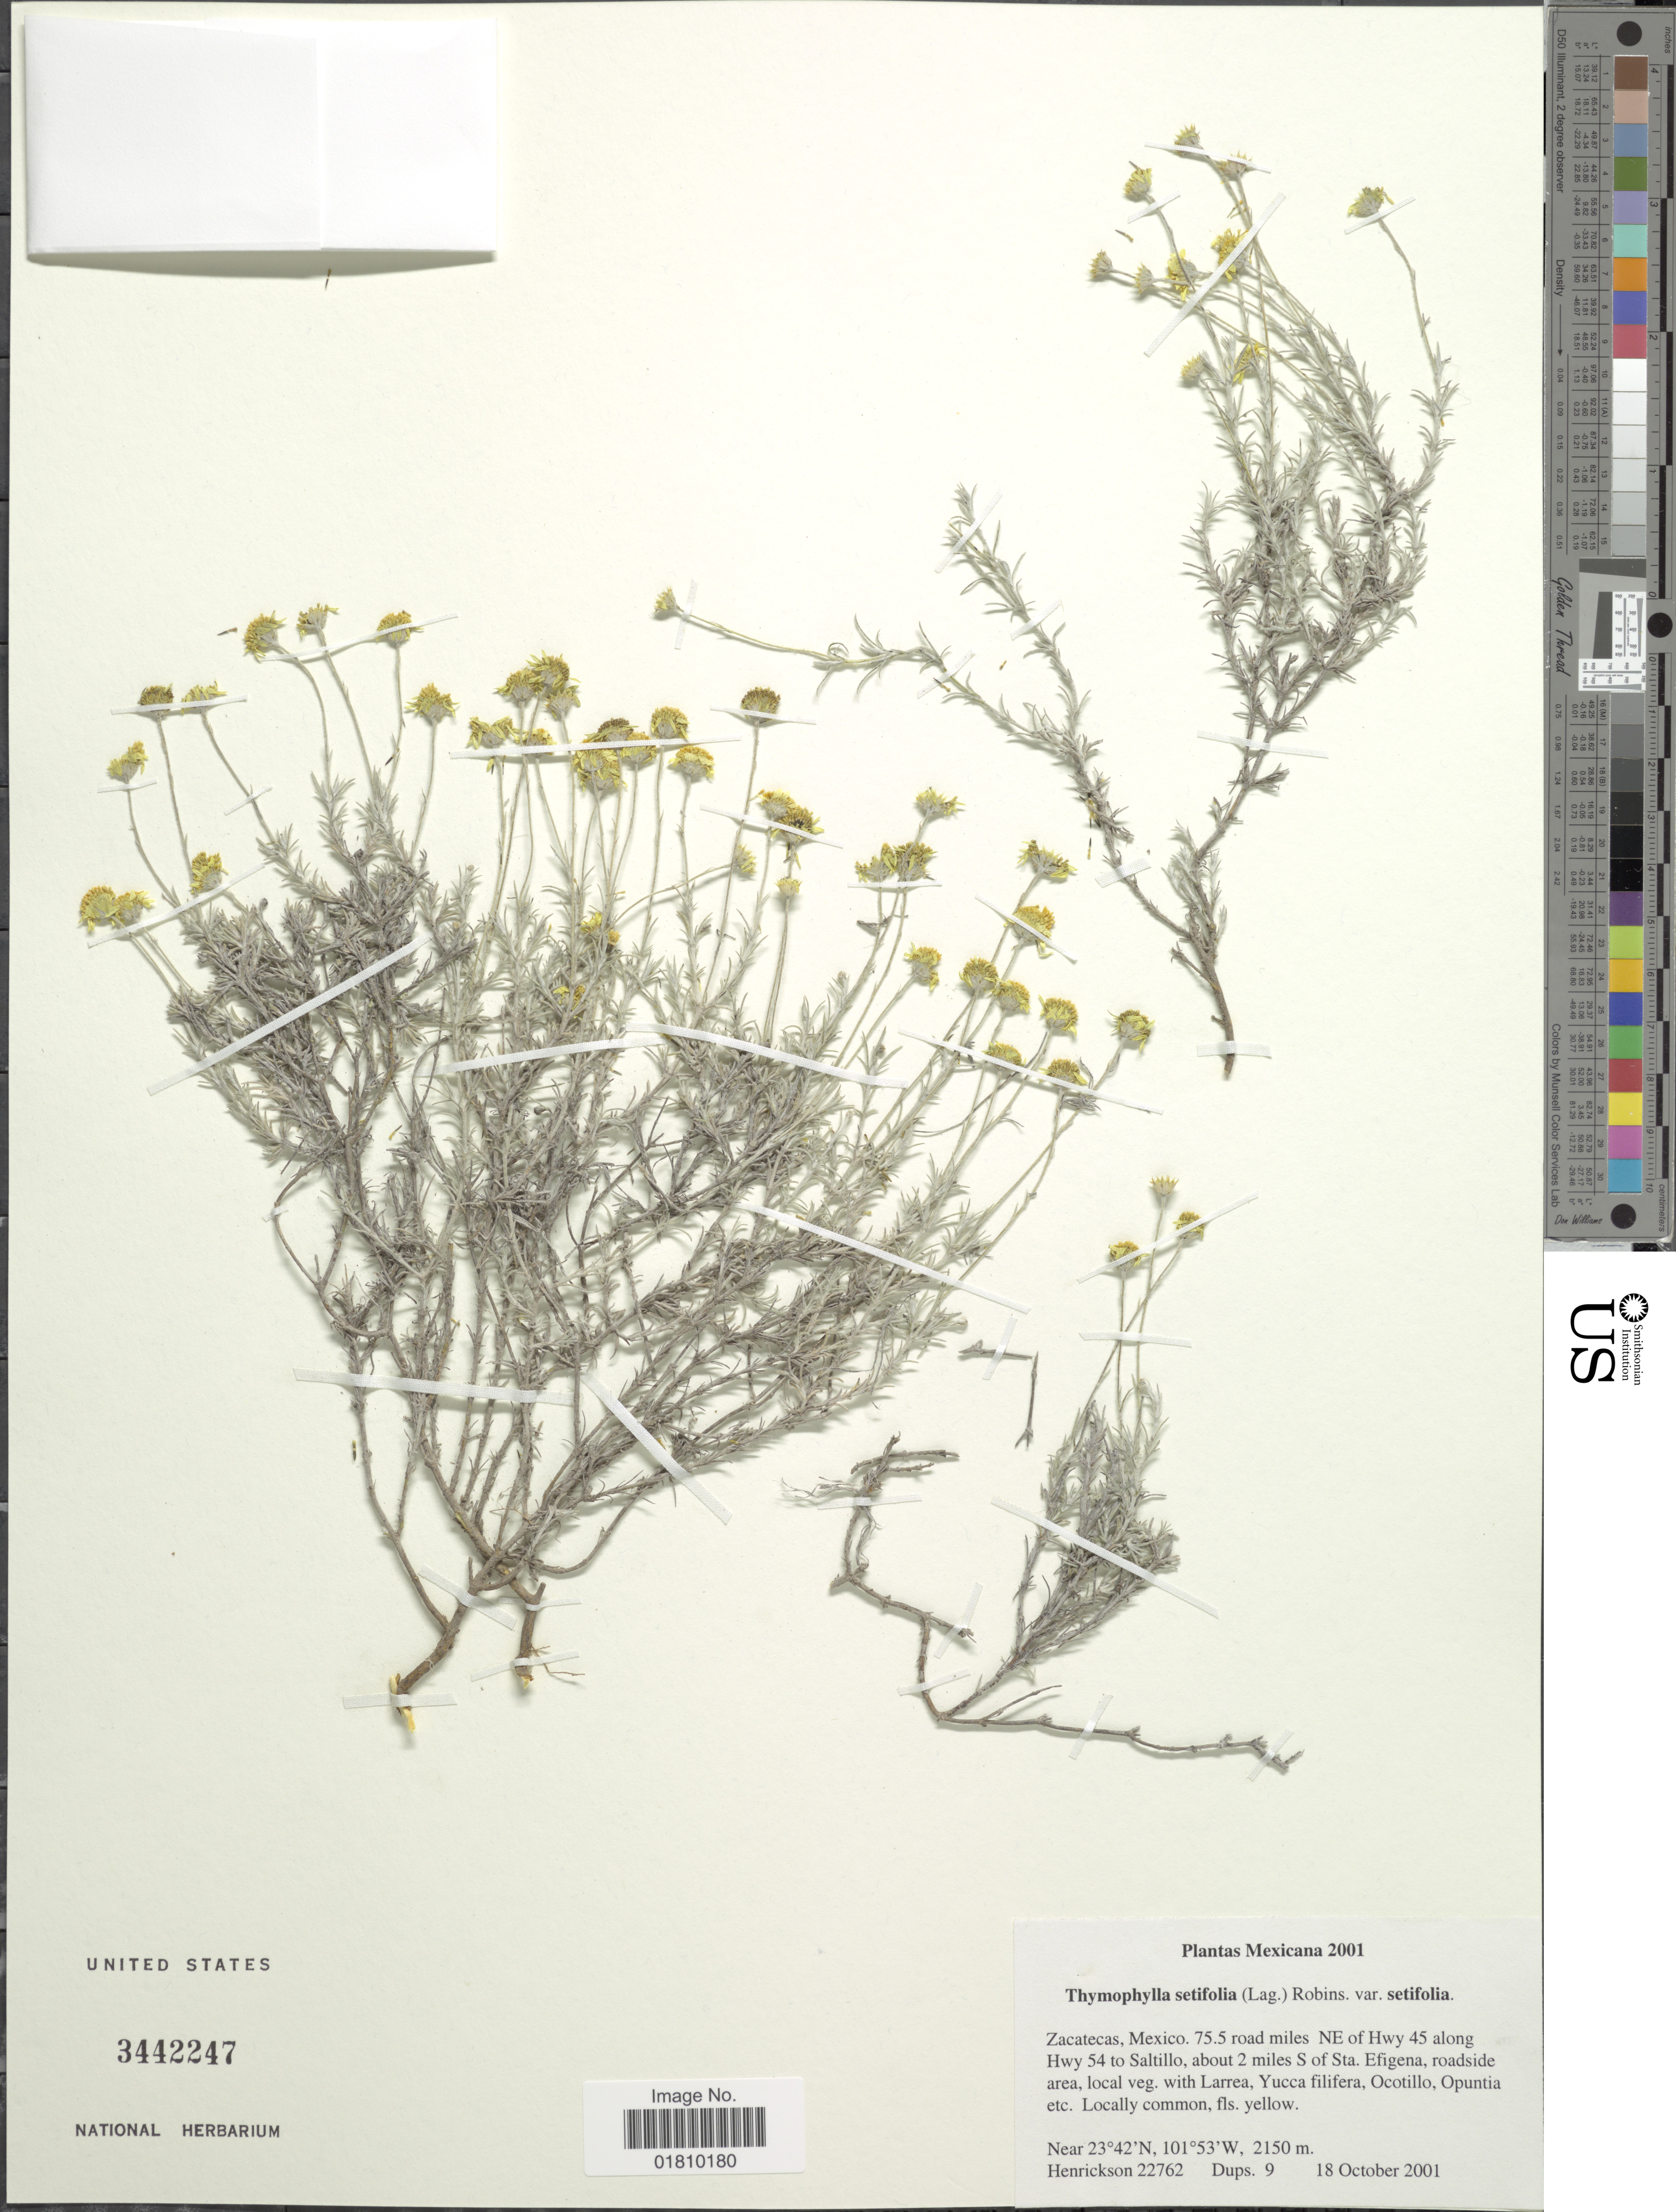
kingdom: Plantae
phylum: Tracheophyta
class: Magnoliopsida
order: Asterales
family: Asteraceae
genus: Thymophylla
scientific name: Thymophylla setifolia var. setifolia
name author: Lag.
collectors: -. Henrickson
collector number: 22762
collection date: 2001-10-18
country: Mexico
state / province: Zacatecas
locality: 75.5 road miles NE of Hwy 45 along Hwy 54 to Saltillo, about 2 miles S of Sta. Efigena, roadside area, local veg.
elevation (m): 2150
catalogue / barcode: US 3442247